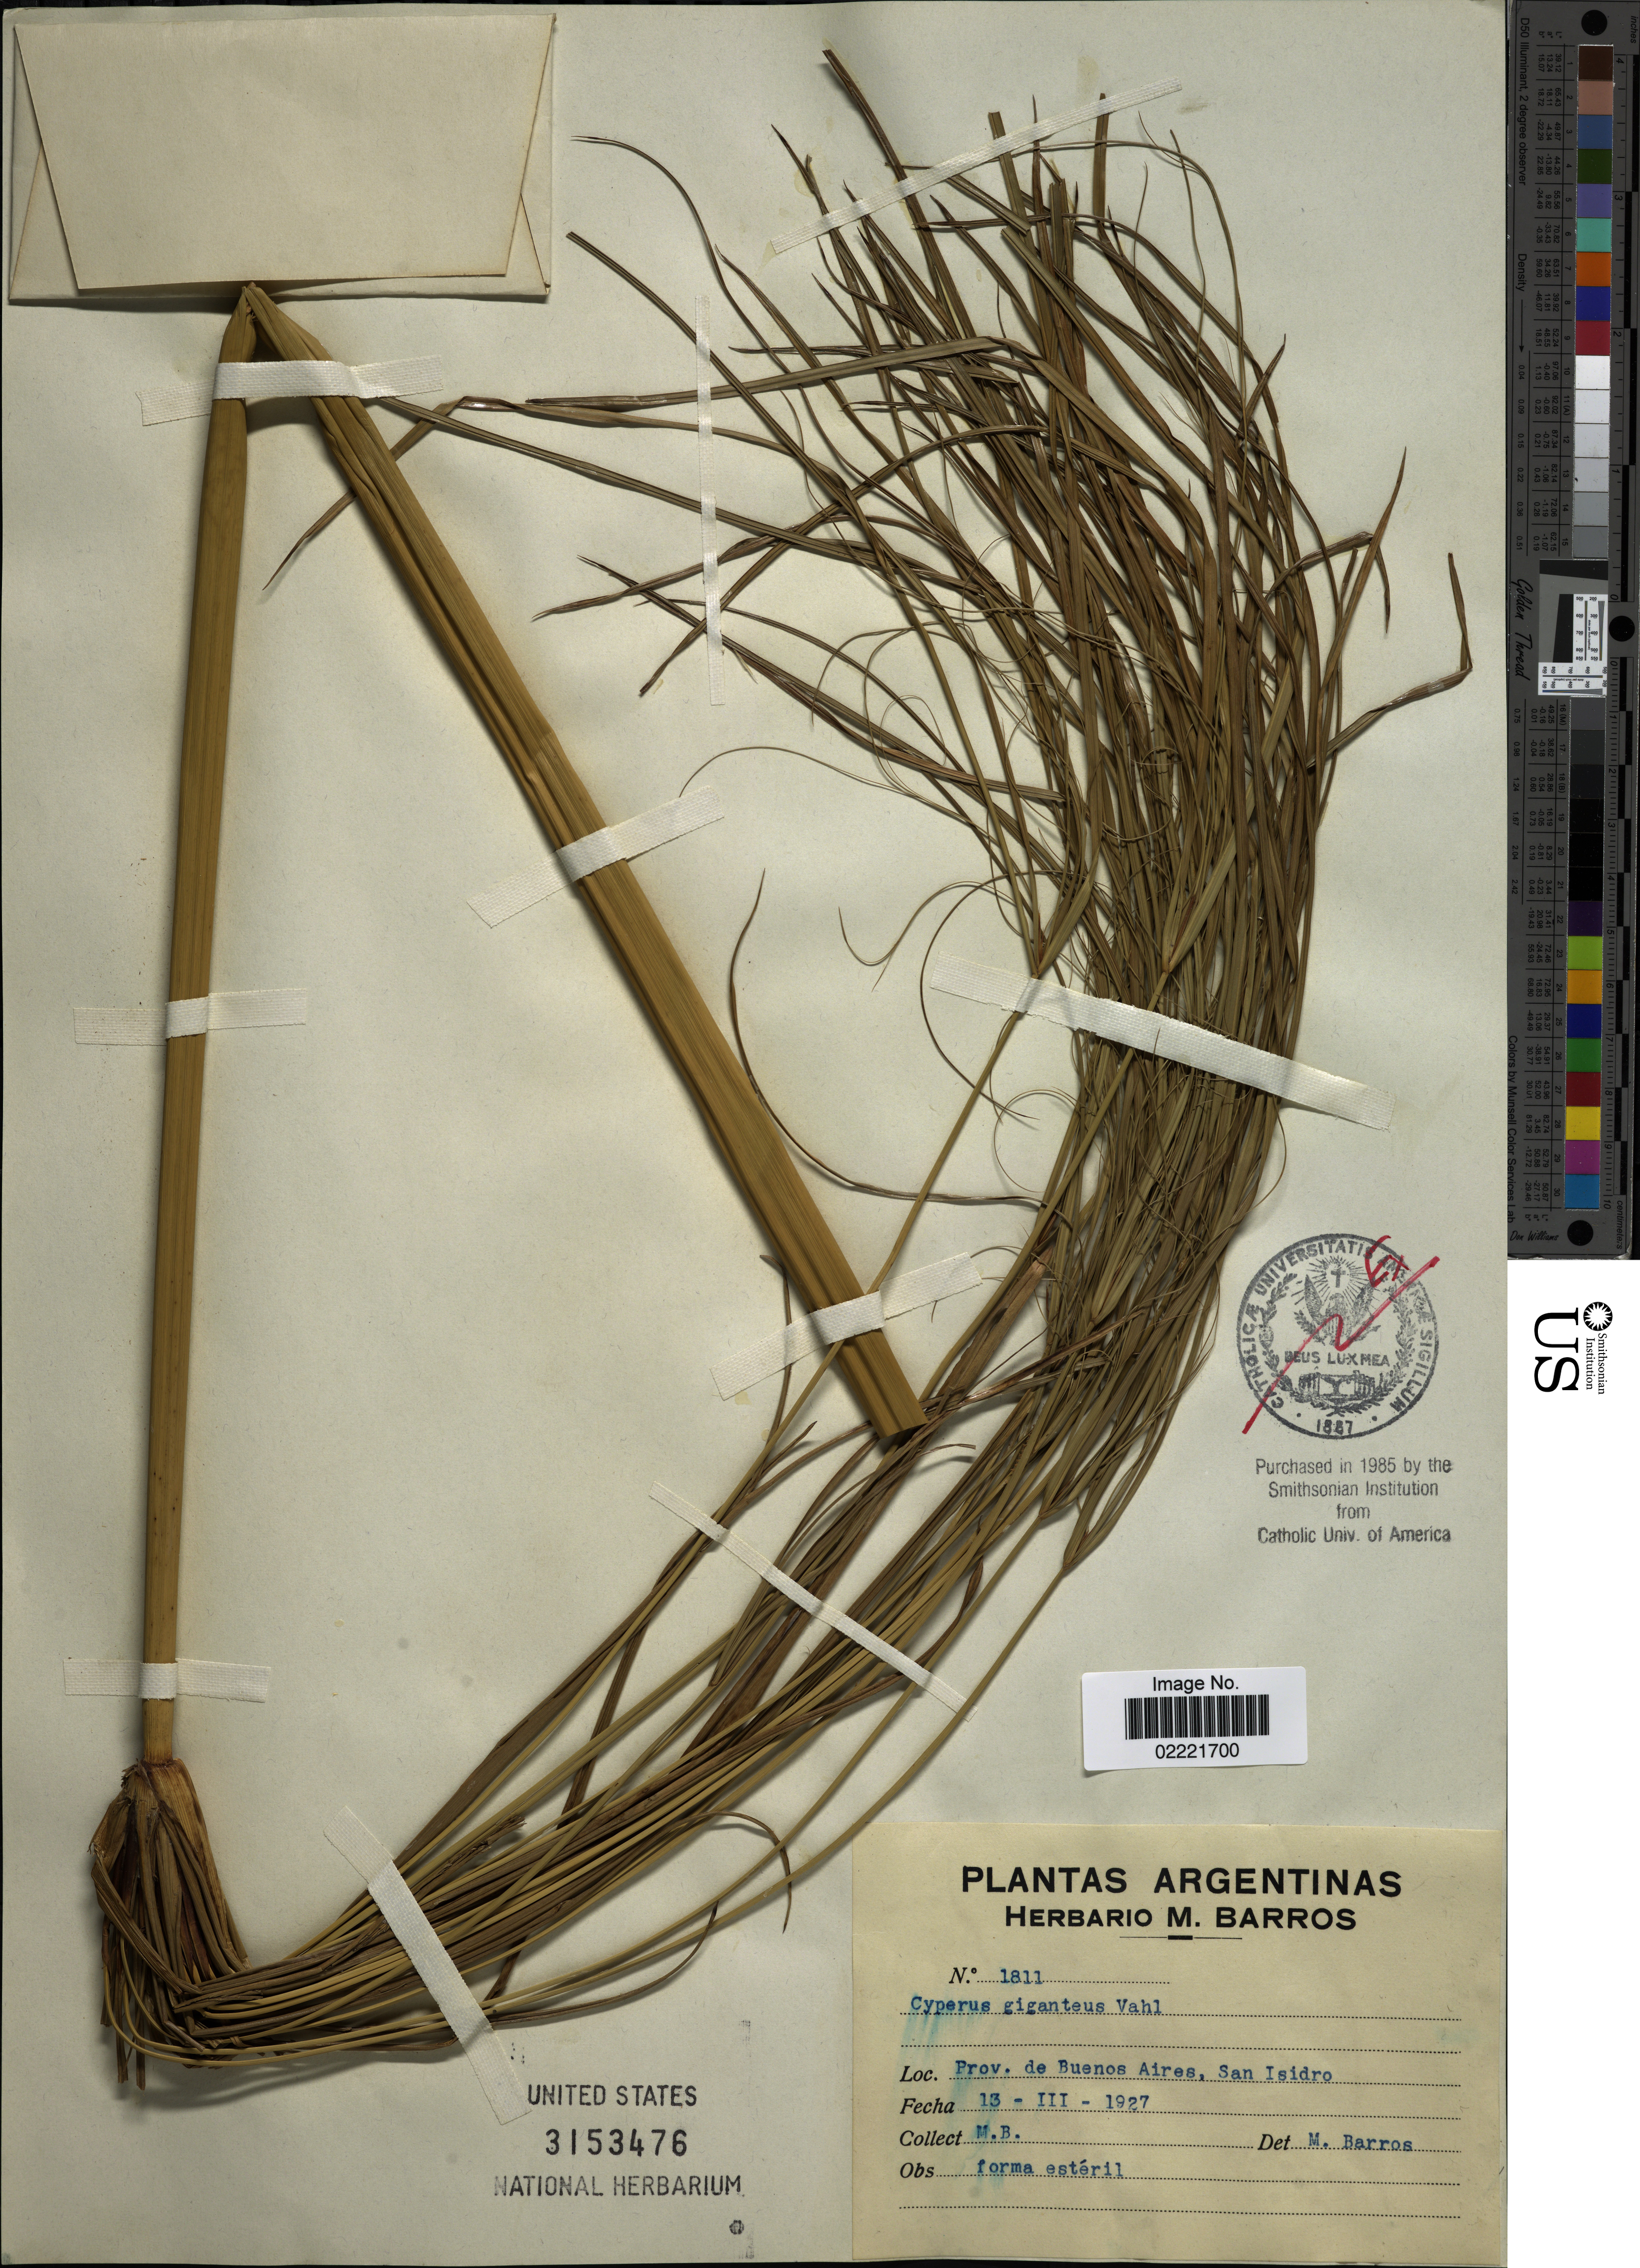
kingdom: Plantae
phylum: Tracheophyta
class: Liliopsida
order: Poales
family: Cyperaceae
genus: Cyperus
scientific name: Cyperus giganteus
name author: Vahl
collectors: M. Barros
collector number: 1811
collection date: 1927-03-13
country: Argentina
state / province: Buenos Aires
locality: San Isidro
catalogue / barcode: US 3153476